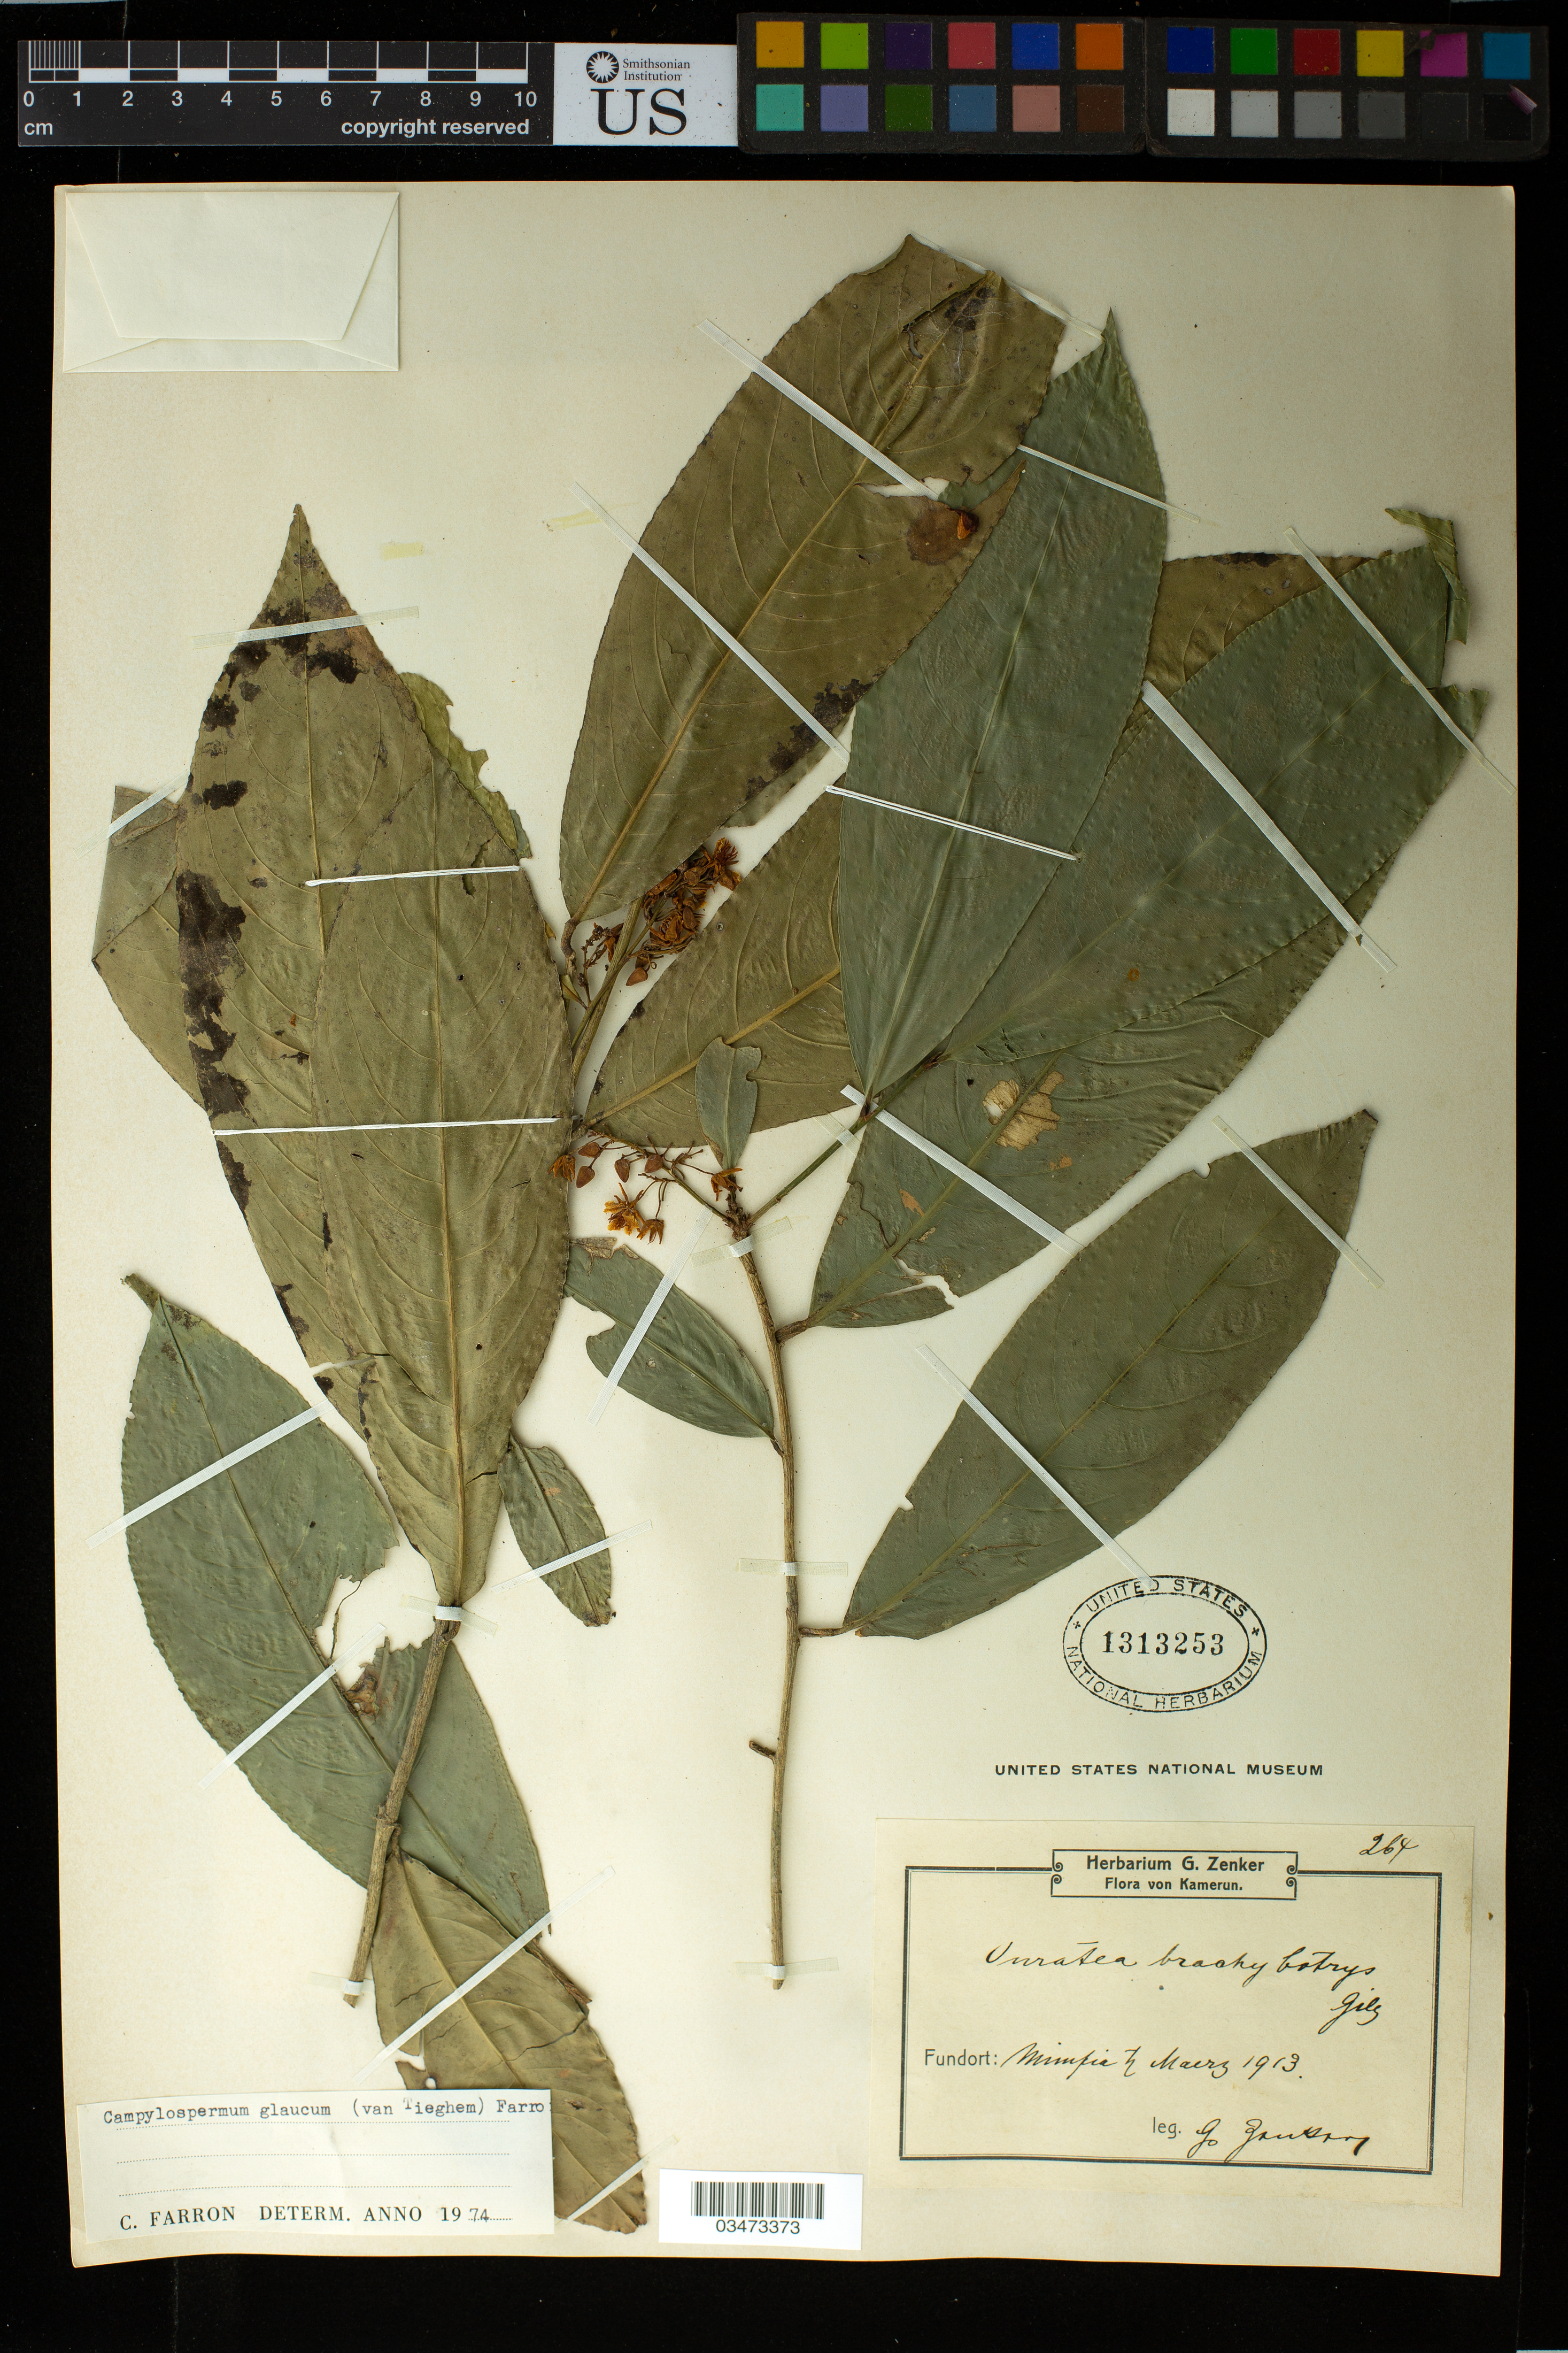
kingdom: Plantae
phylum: Tracheophyta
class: Magnoliopsida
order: Malpighiales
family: Ochnaceae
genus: Campylospermum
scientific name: Campylospermum glaucum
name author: (Tiegh.) Farron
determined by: Farron, Claude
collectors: G. A. Zenker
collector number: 264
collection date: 1913-03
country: Cameroon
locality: Mimfia.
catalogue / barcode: US 1313253